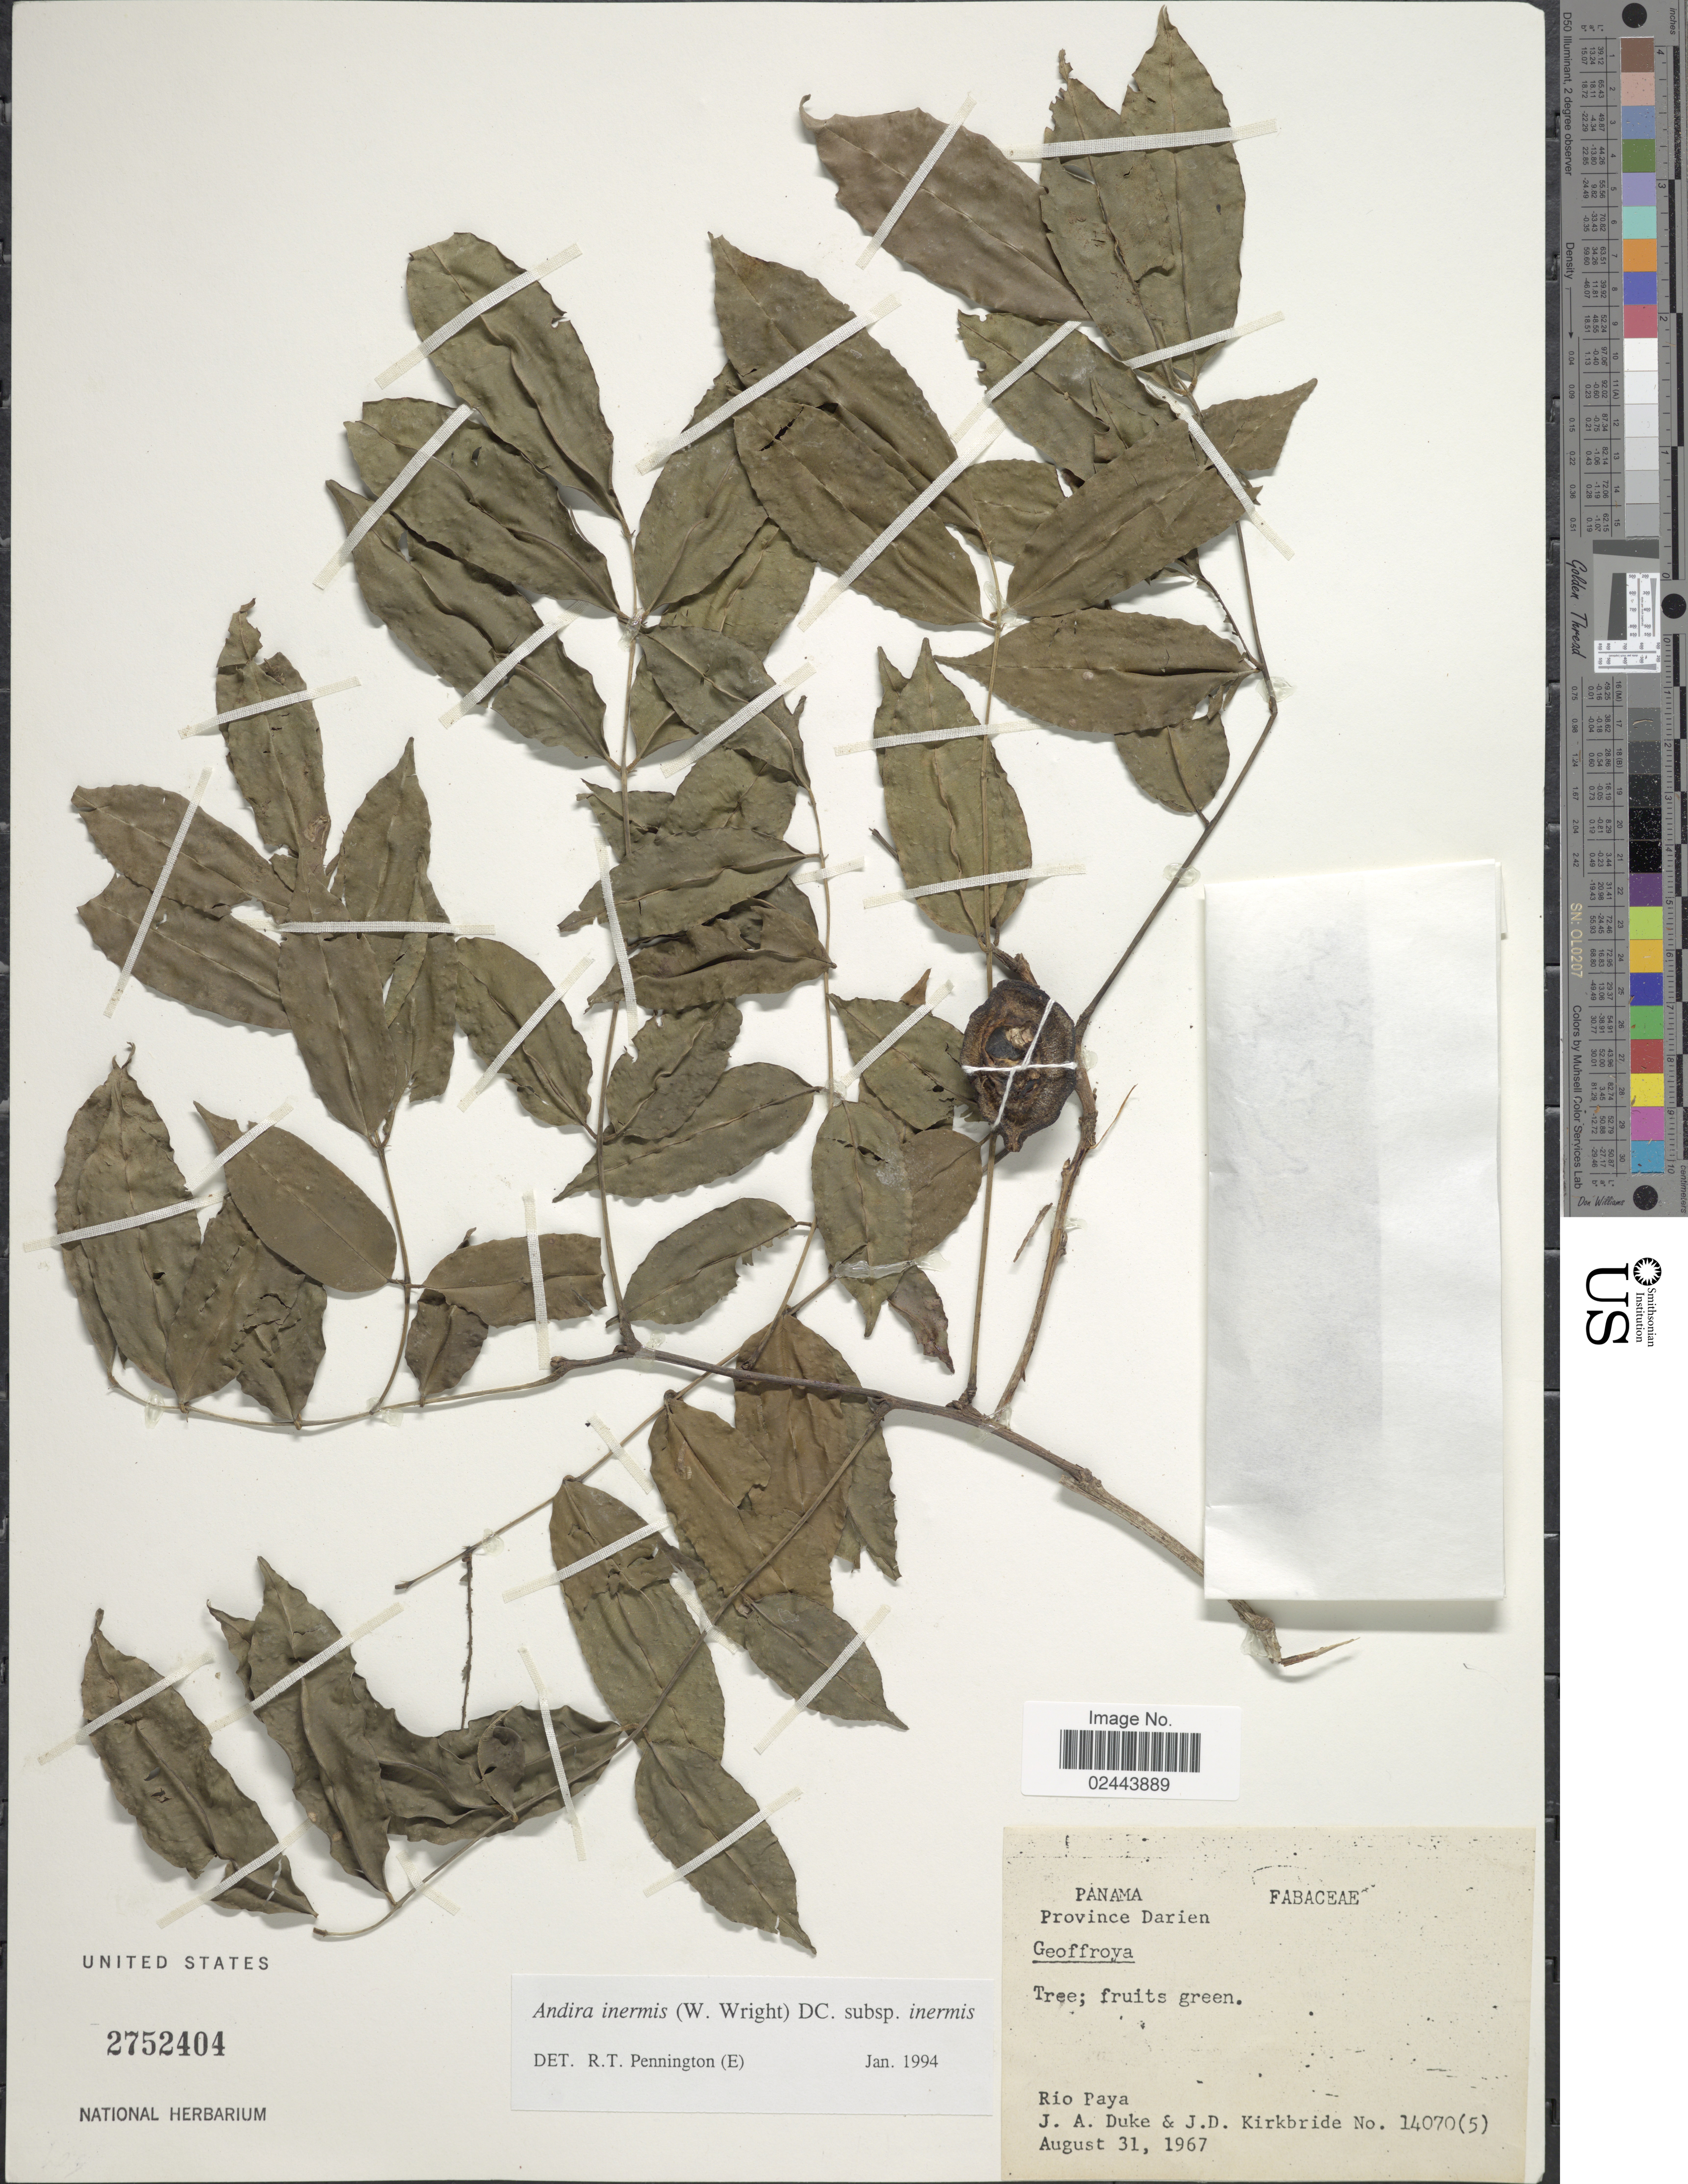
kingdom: Plantae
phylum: Tracheophyta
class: Magnoliopsida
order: Fabales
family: Fabaceae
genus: Andira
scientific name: Andira inermis subsp. inermis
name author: (W. Wright) Kunth ex DC.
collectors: J. A. Duke & J. Kirkbride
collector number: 14070 (5)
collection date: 1967-08-31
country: Panama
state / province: Darién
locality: Rio Paya.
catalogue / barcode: US 2752404